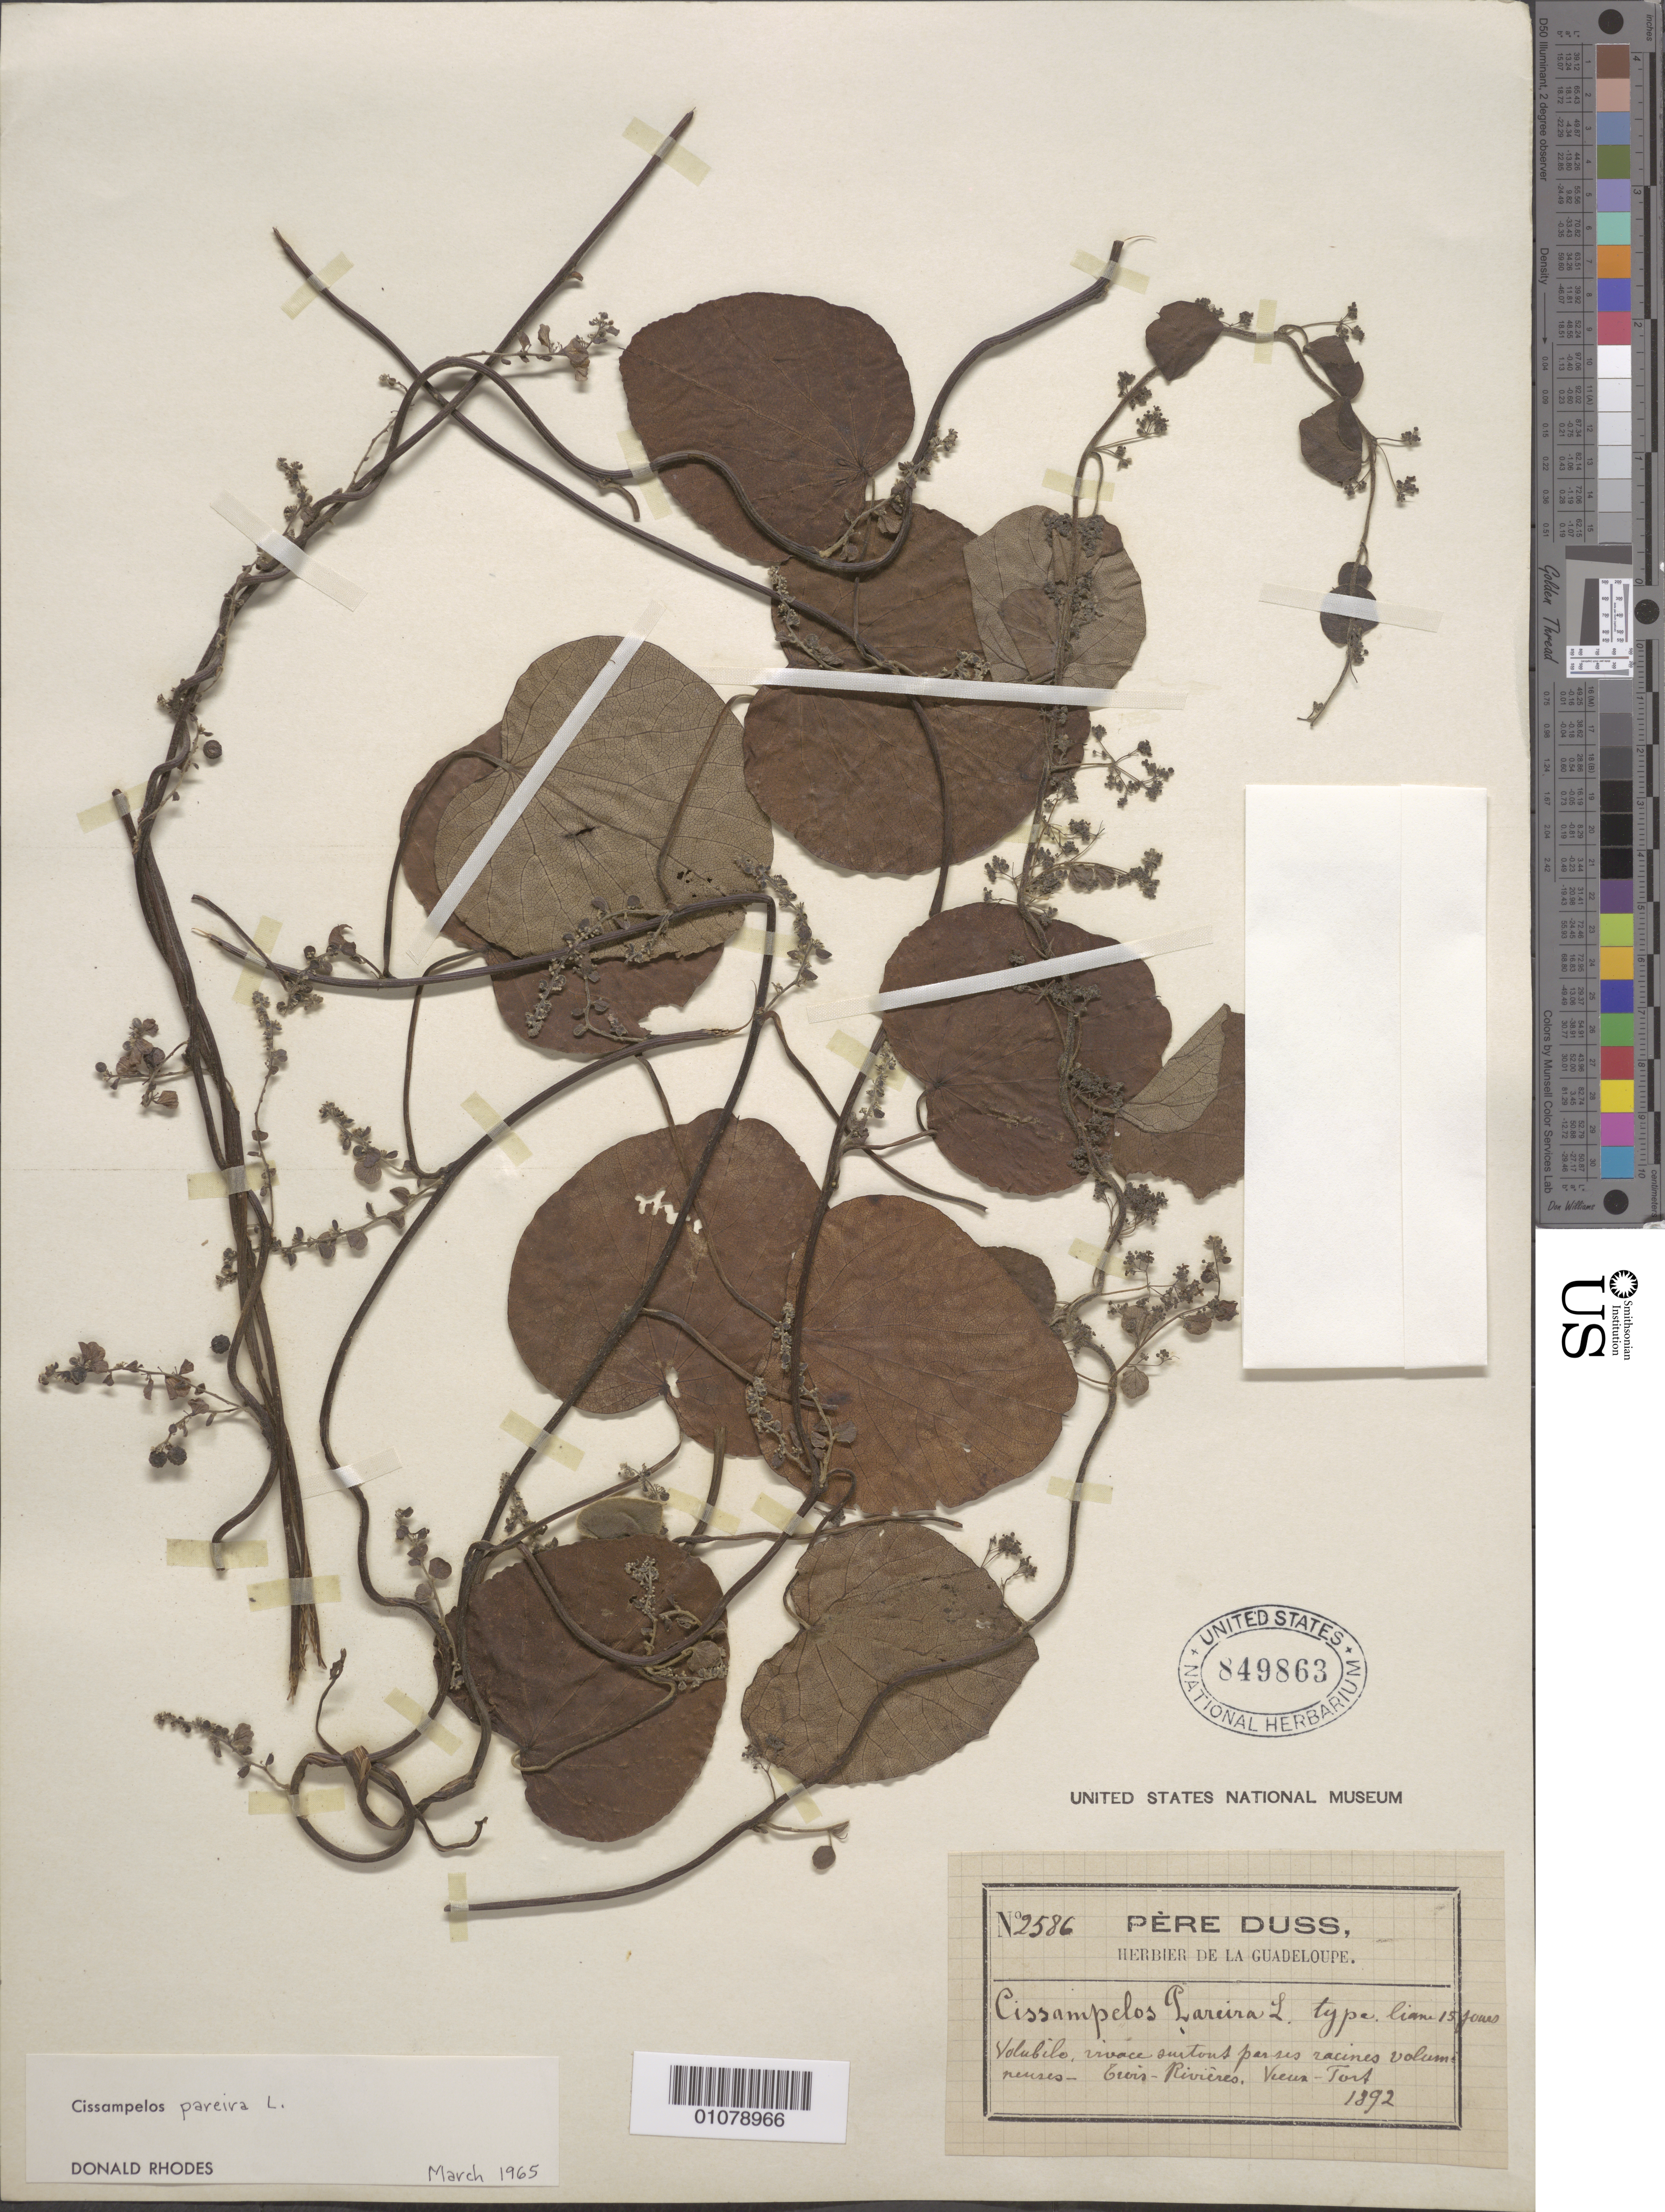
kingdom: Plantae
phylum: Tracheophyta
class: Magnoliopsida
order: Ranunculales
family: Menispermaceae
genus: Cissampelos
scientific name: Cissampelos pareira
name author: L.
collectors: Père Duss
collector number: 2586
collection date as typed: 1892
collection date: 1892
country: Guadeloupe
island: Basse Terre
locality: Trois Rivieres, Vieux Fort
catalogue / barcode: US 849863